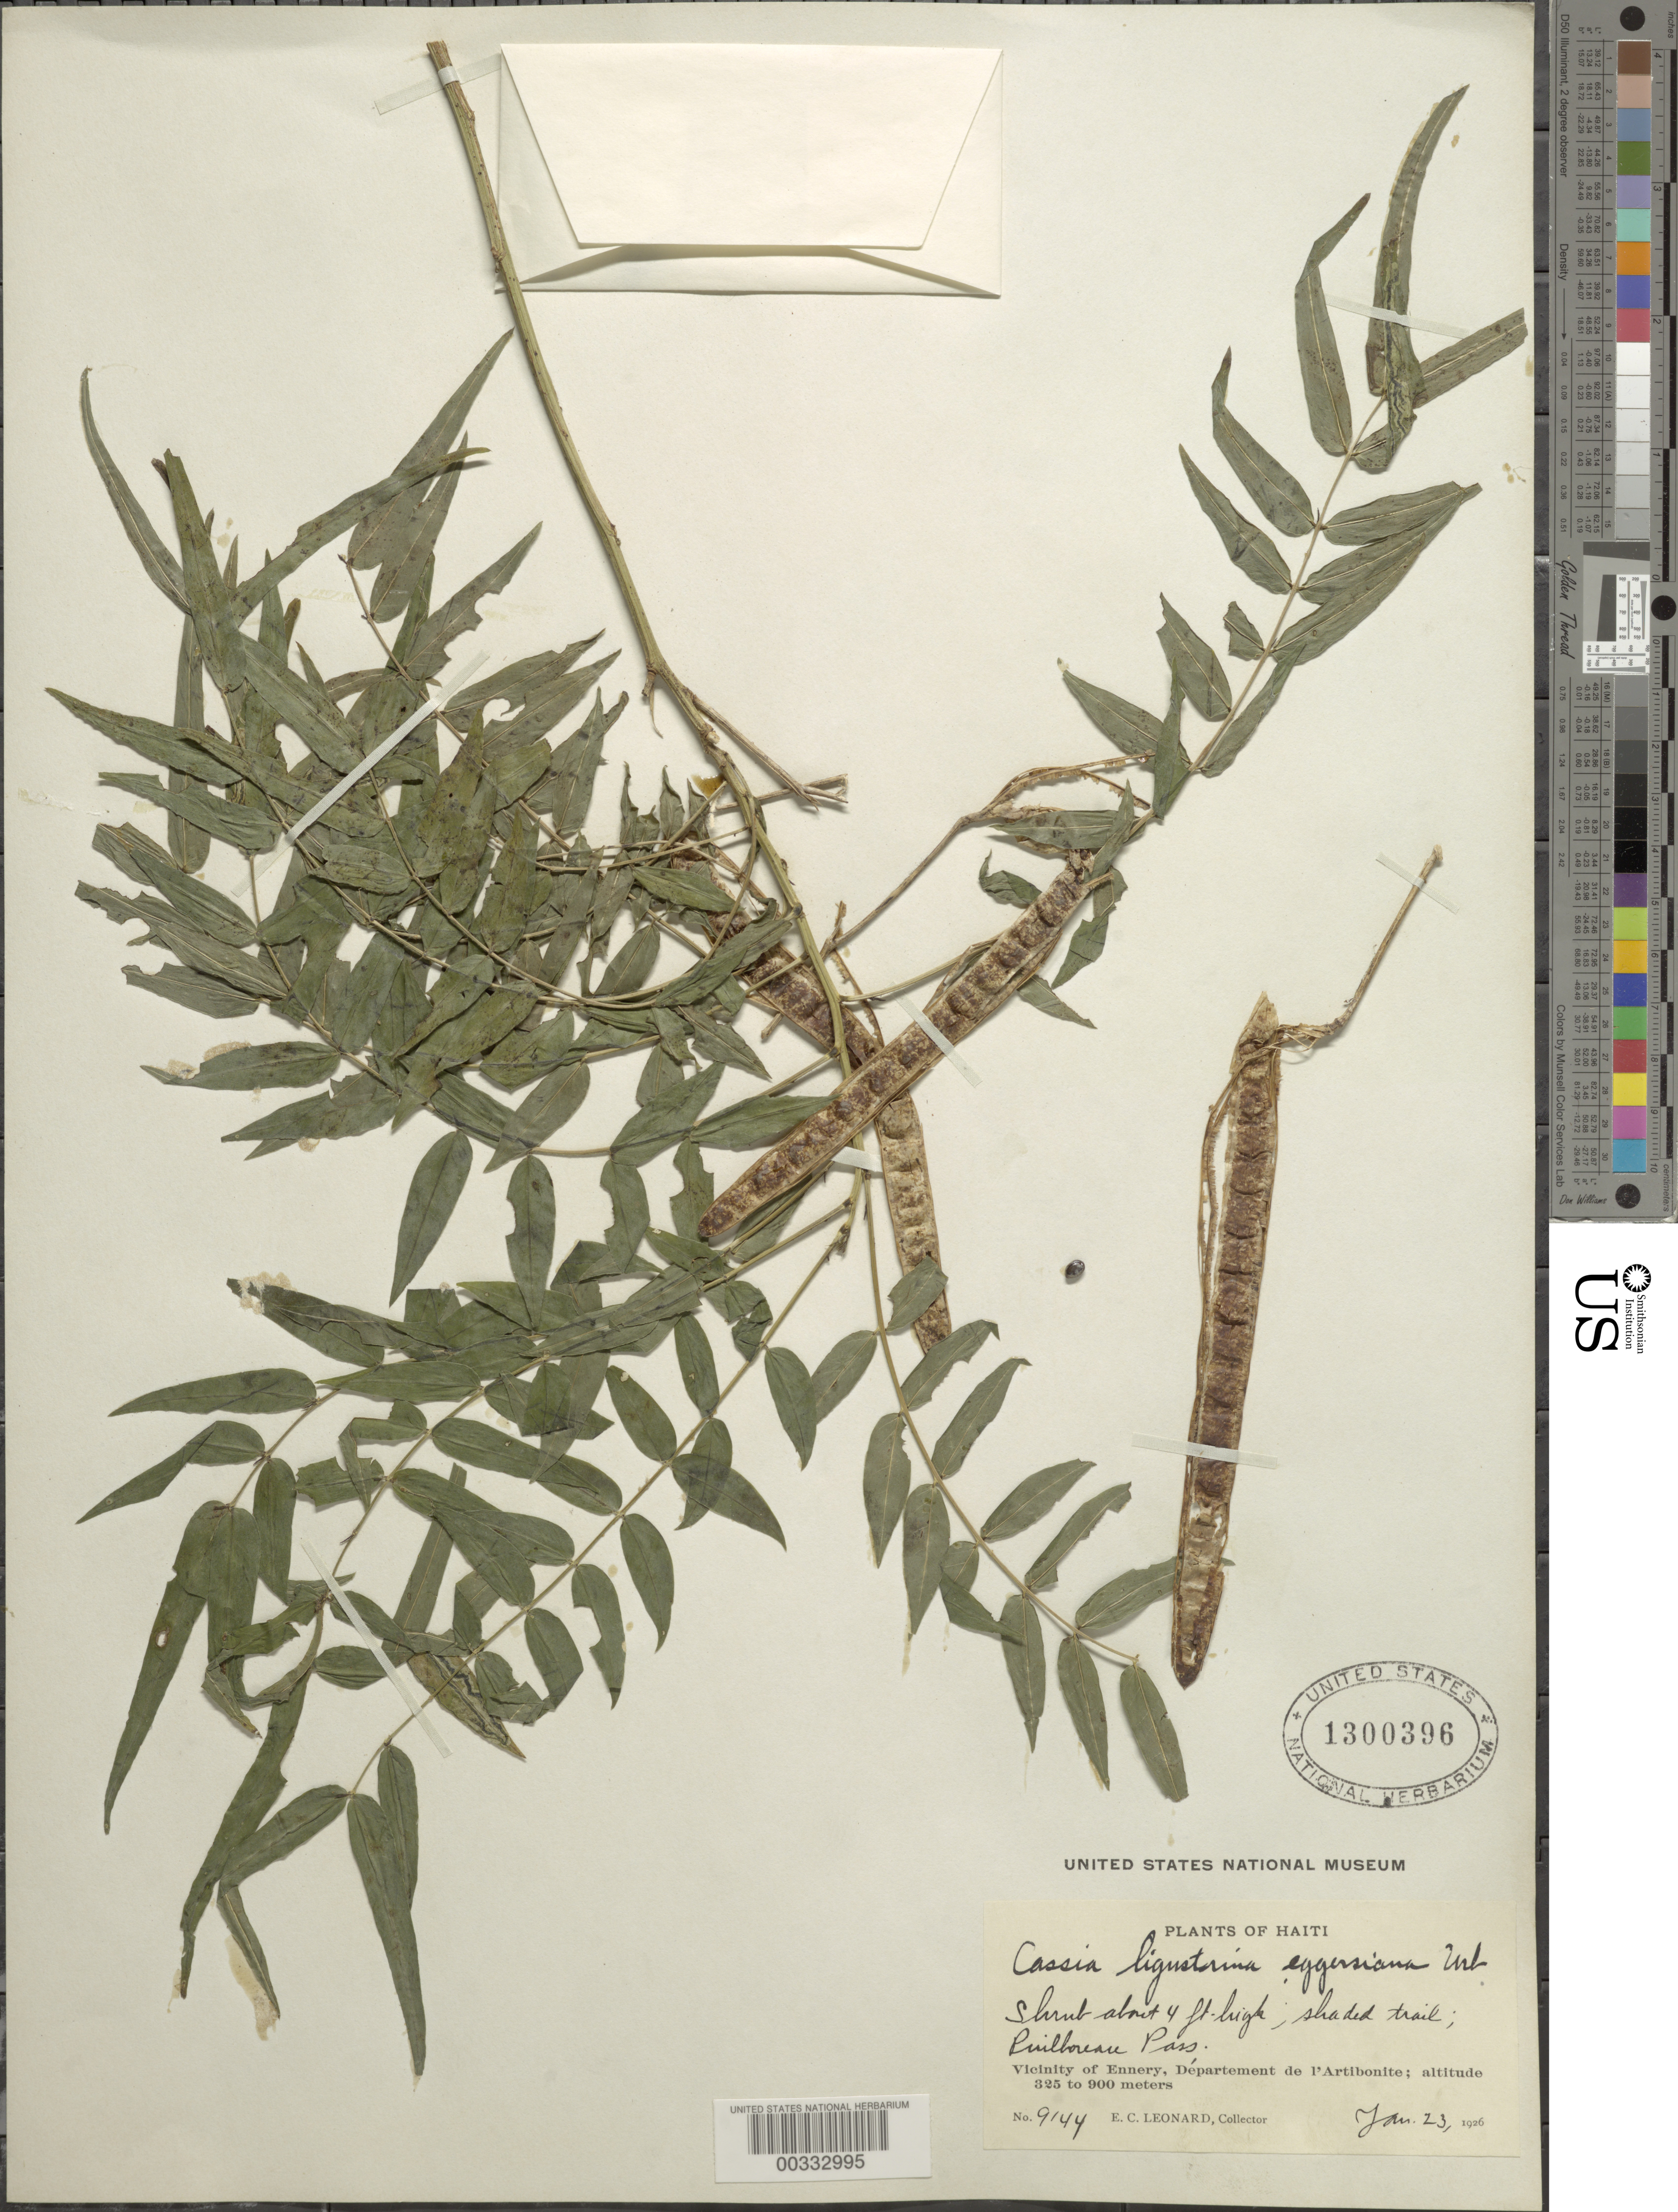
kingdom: Plantae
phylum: Tracheophyta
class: Magnoliopsida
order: Fabales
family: Fabaceae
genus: Senna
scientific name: Senna ligustrina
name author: (L.) H.S. Irwin & Barneby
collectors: E. C. Leonard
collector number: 9144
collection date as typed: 23 Jan 1926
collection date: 1926-01-23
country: Haiti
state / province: Artibonite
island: Hispaniola Island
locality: Puilboreau pass; vicinity of ennery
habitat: Shaded trail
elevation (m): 325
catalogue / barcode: US 1300396